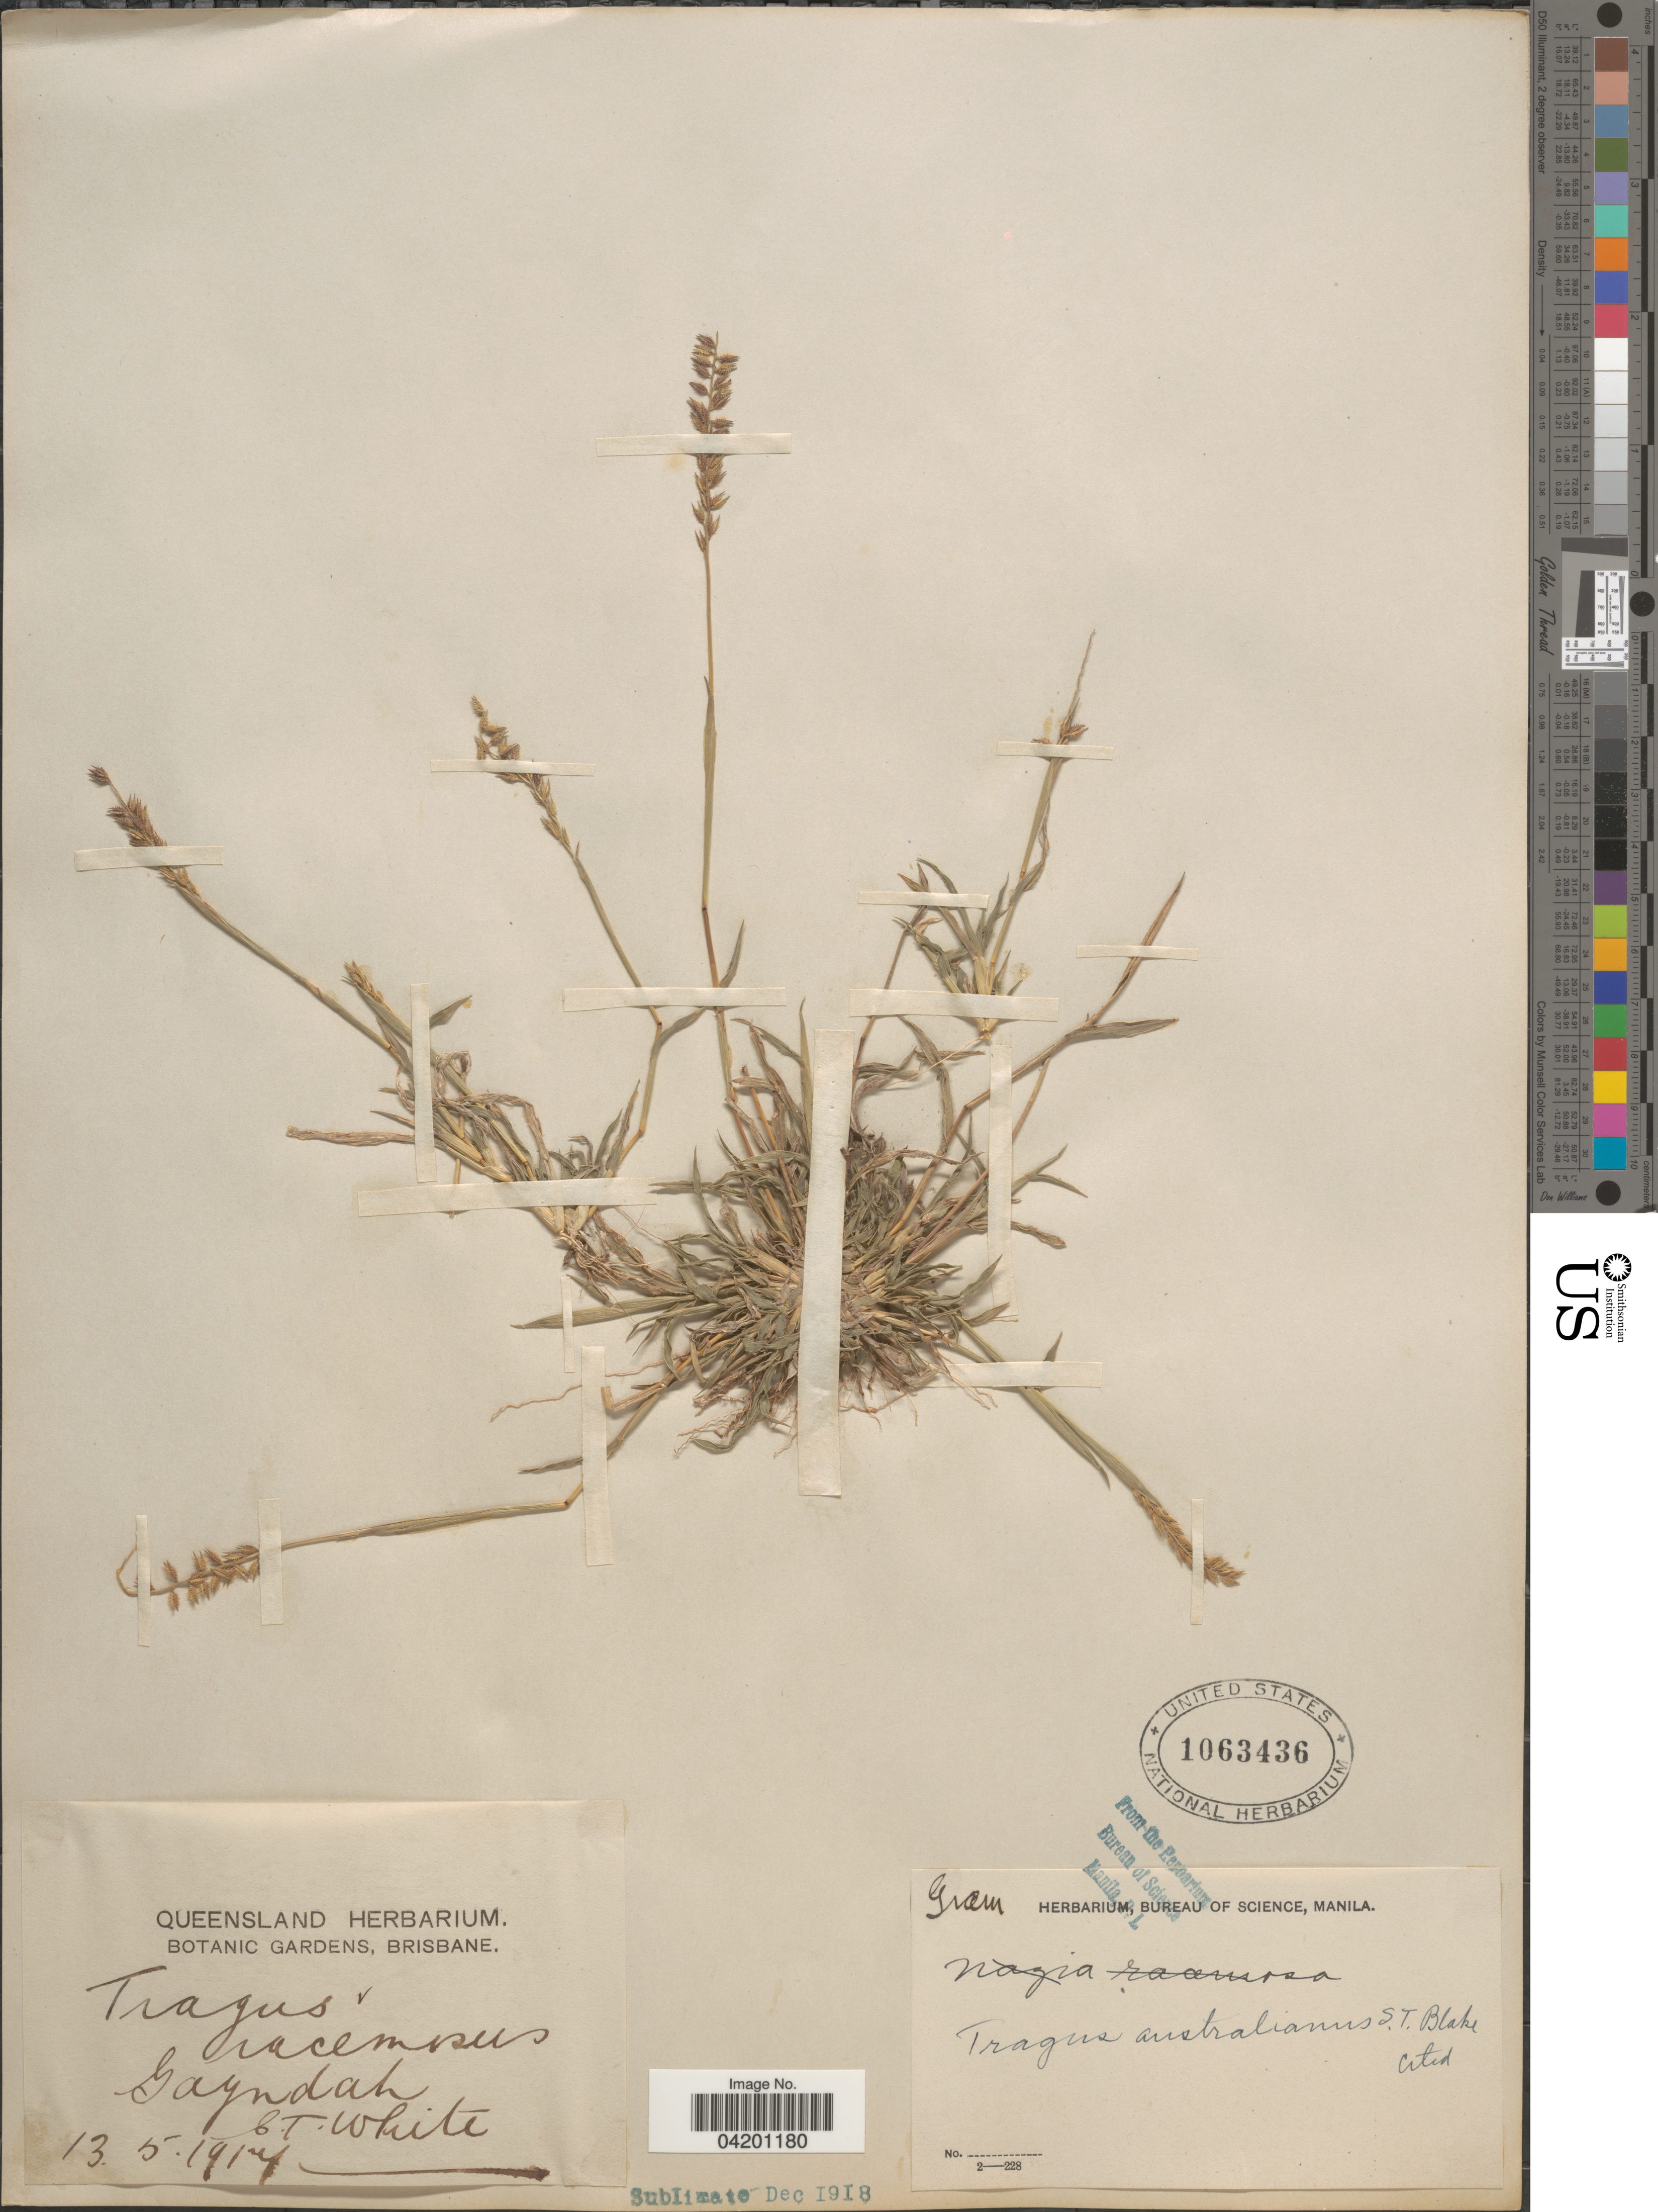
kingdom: Plantae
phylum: Tracheophyta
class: Liliopsida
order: Poales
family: Poaceae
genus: Tragus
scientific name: Tragus australianus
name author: S.T. Blake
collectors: C. T. White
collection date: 1917-05-13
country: Australia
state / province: Queensland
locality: Gayndah.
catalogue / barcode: US 1063436